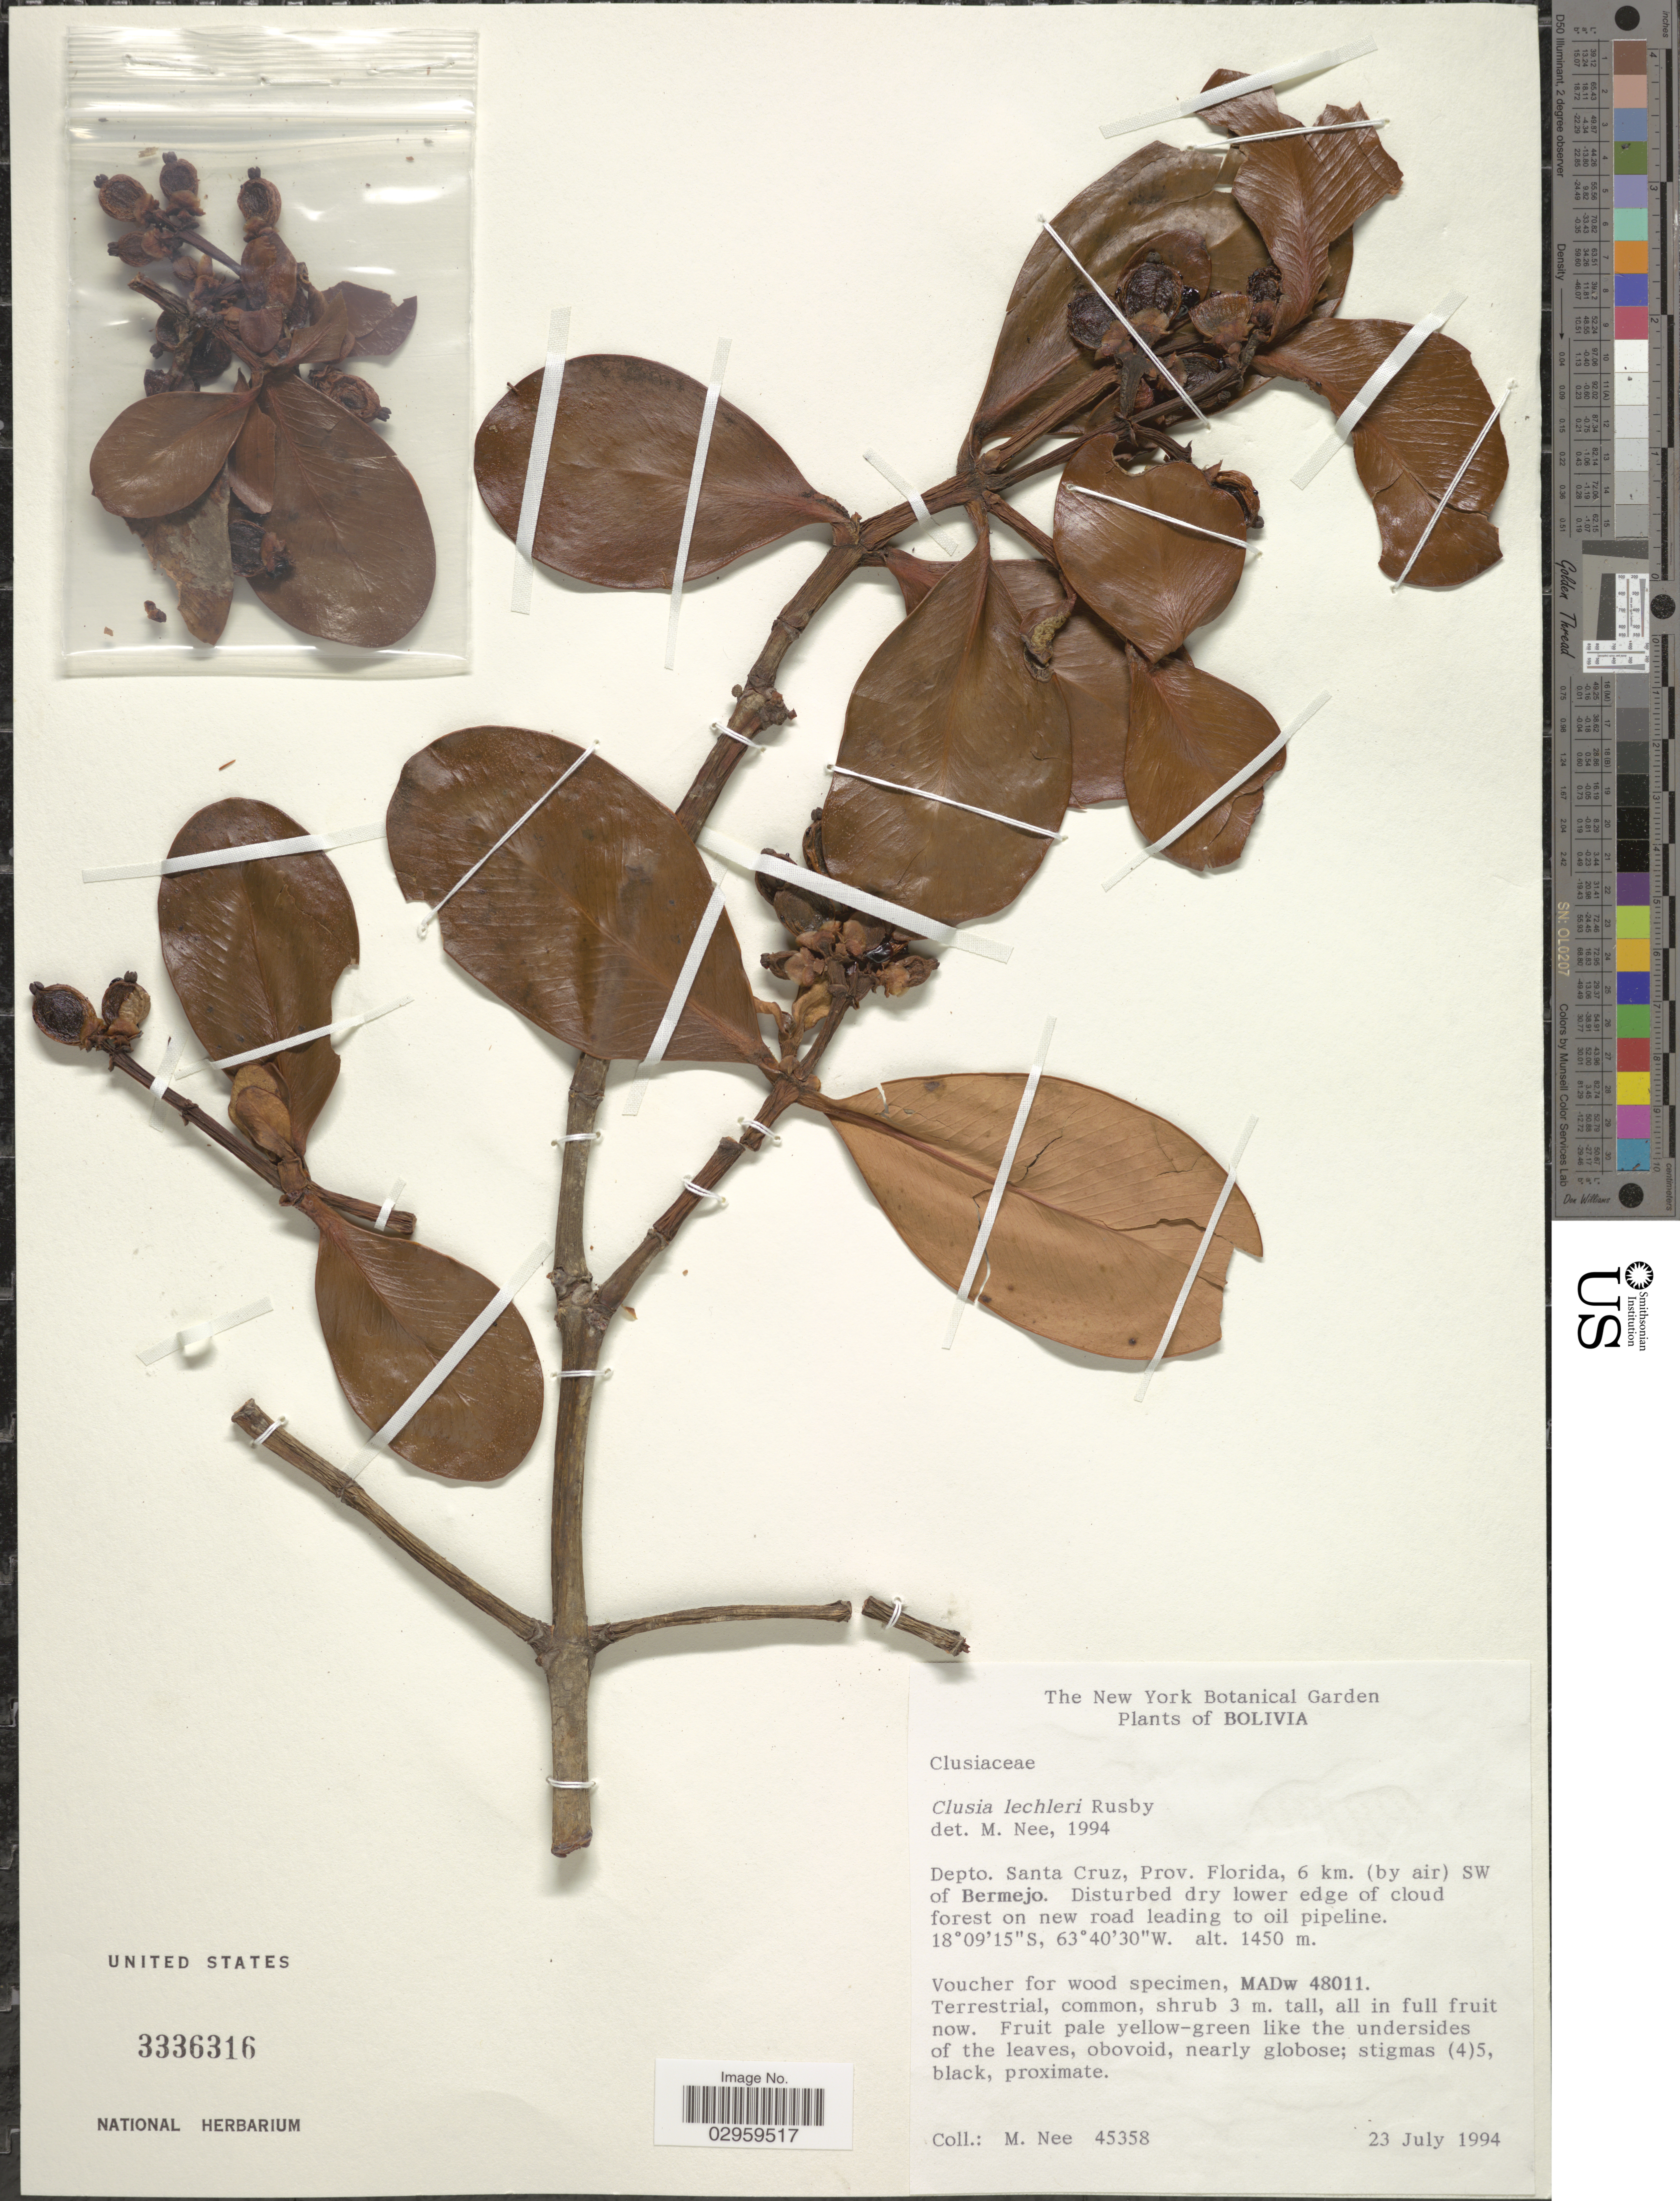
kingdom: Plantae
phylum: Tracheophyta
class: Magnoliopsida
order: Malpighiales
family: Clusiaceae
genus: Clusia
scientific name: Clusia lechleri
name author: Rusby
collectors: M. Nee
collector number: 45358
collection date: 1994-07-23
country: Bolivia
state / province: Santa Cruz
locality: Depto. Santa Cruz, Prov. Florida, 6 km. (by air) SW of Bermejo.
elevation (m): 1450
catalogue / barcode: US 3336316